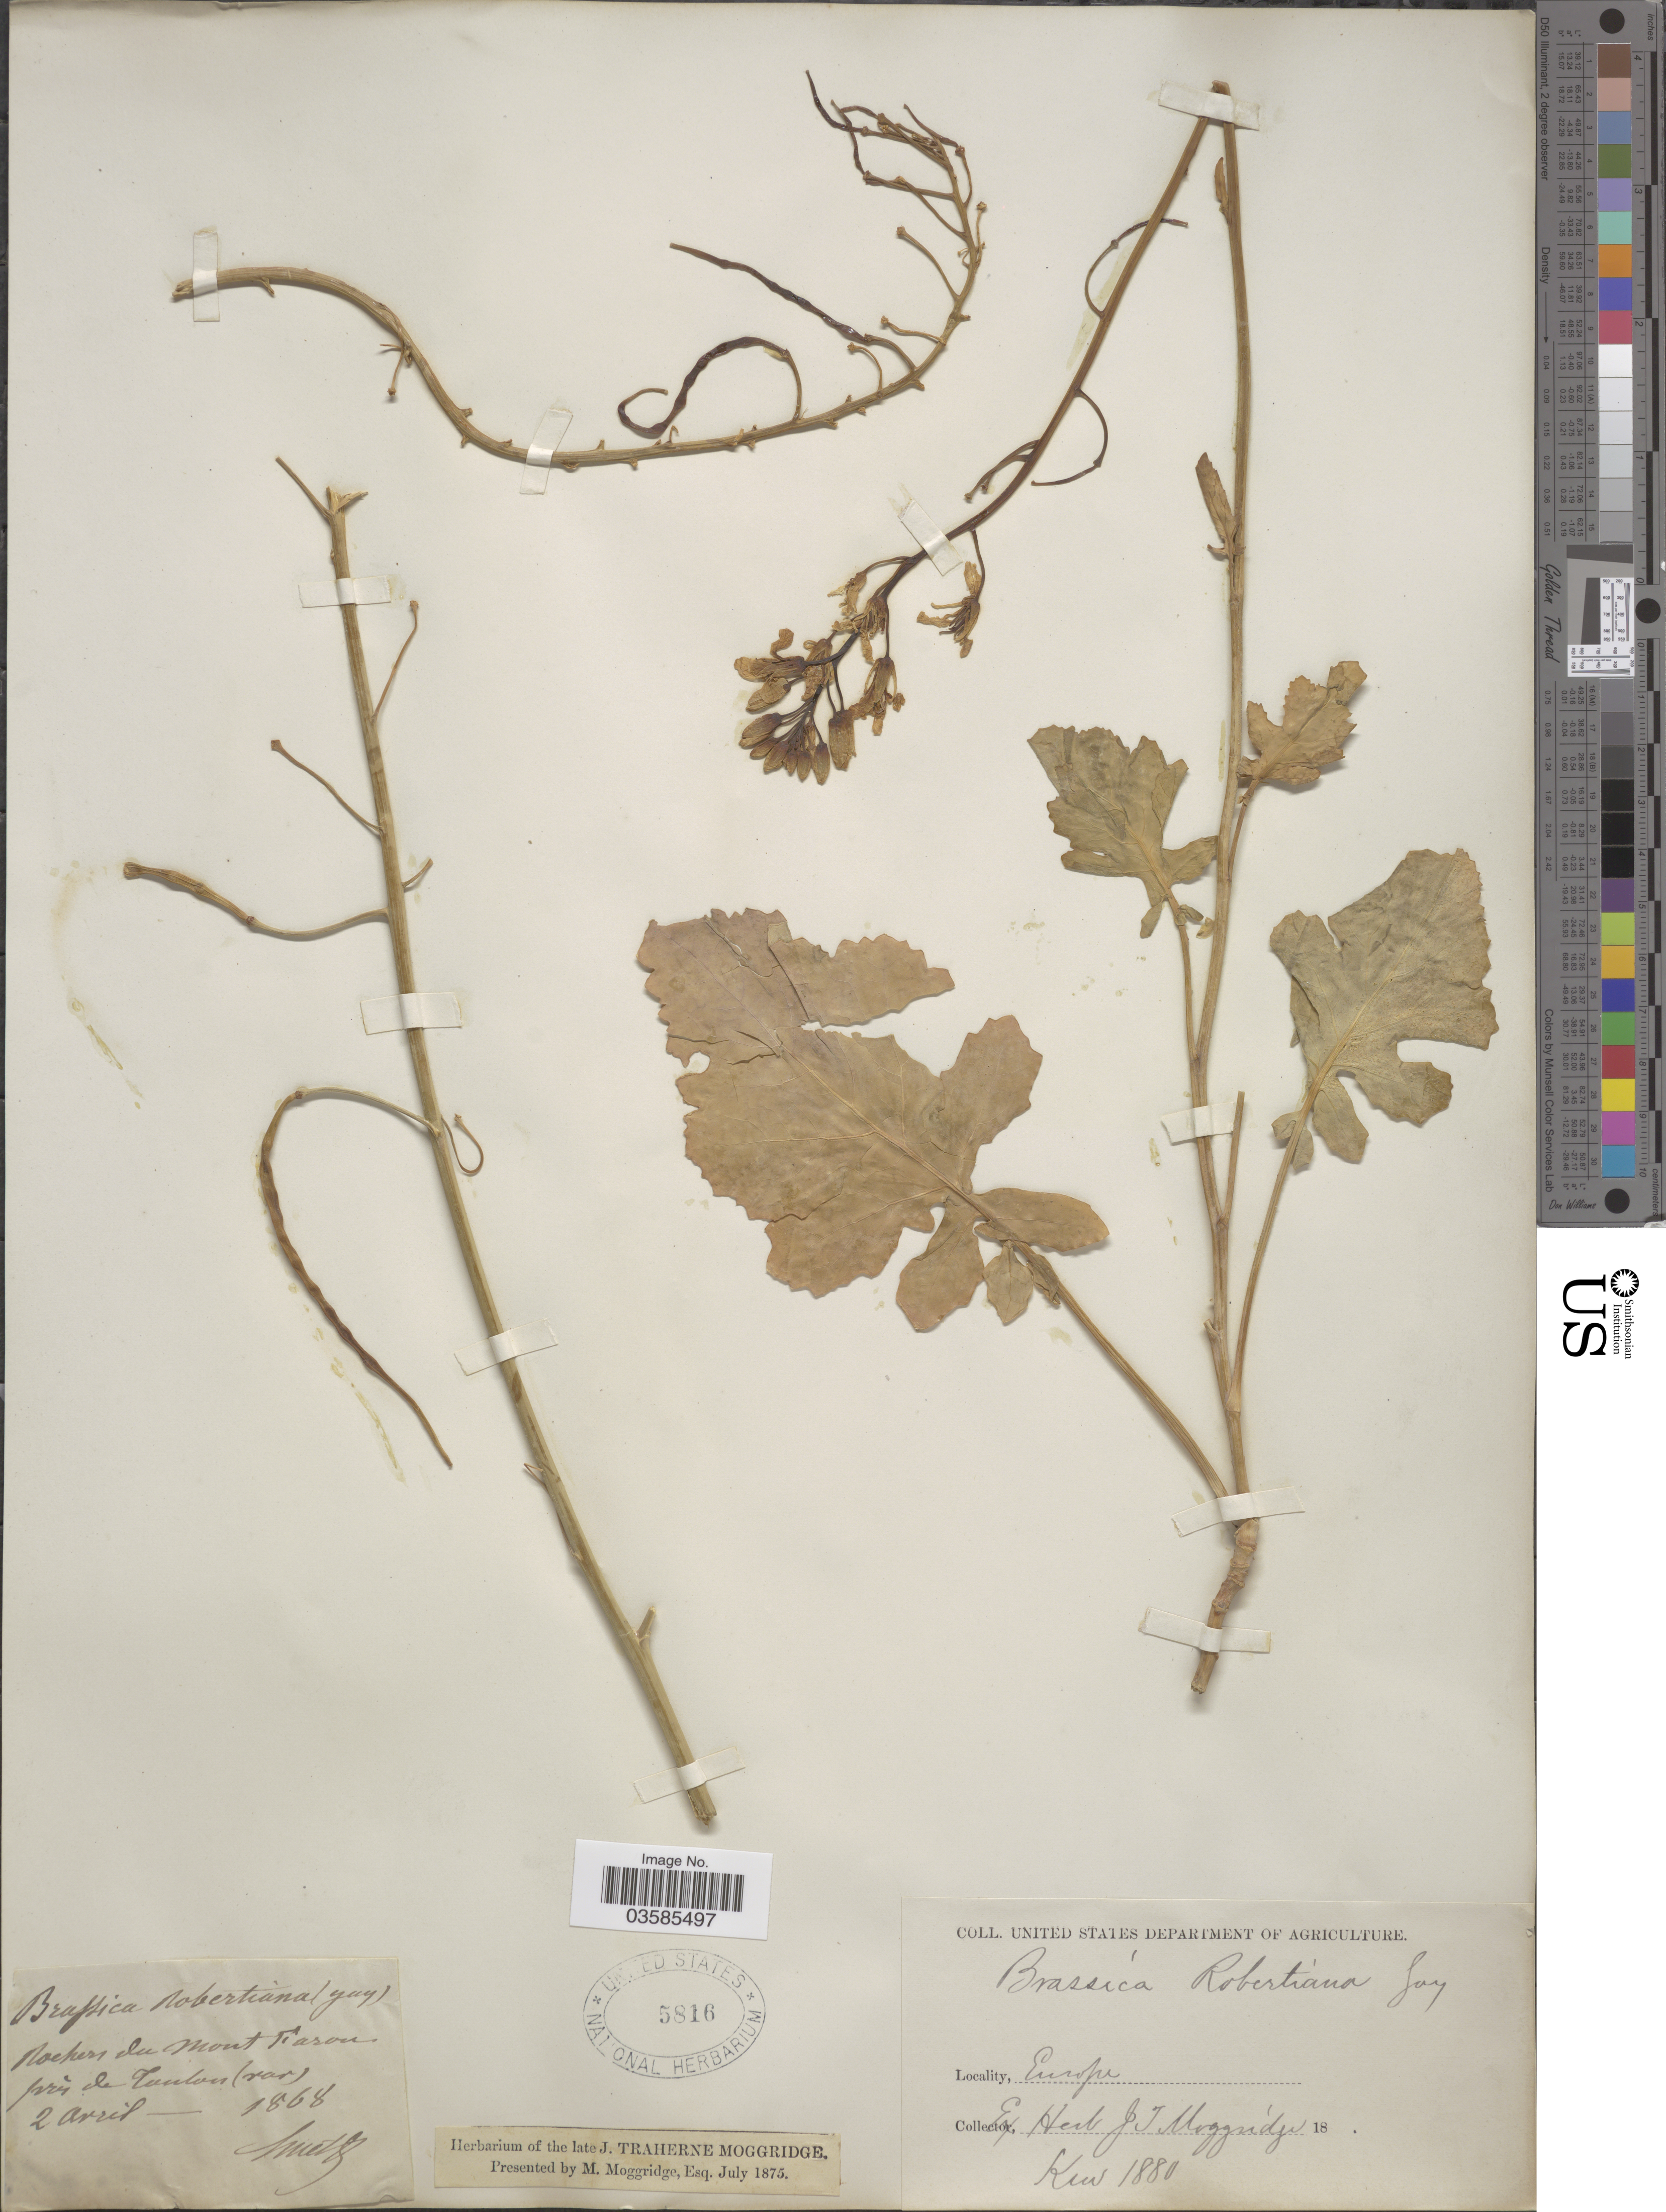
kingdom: Plantae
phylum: Tracheophyta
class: Magnoliopsida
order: Brassicales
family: Brassicaceae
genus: Brassica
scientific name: Brassica robertiana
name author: J. Gay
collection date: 1868-04-02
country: France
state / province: Provence-Alpes-Côte d'Azur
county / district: Var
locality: Europe. Rochers du Mont Faron prés de Toulon (var).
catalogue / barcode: US 5816